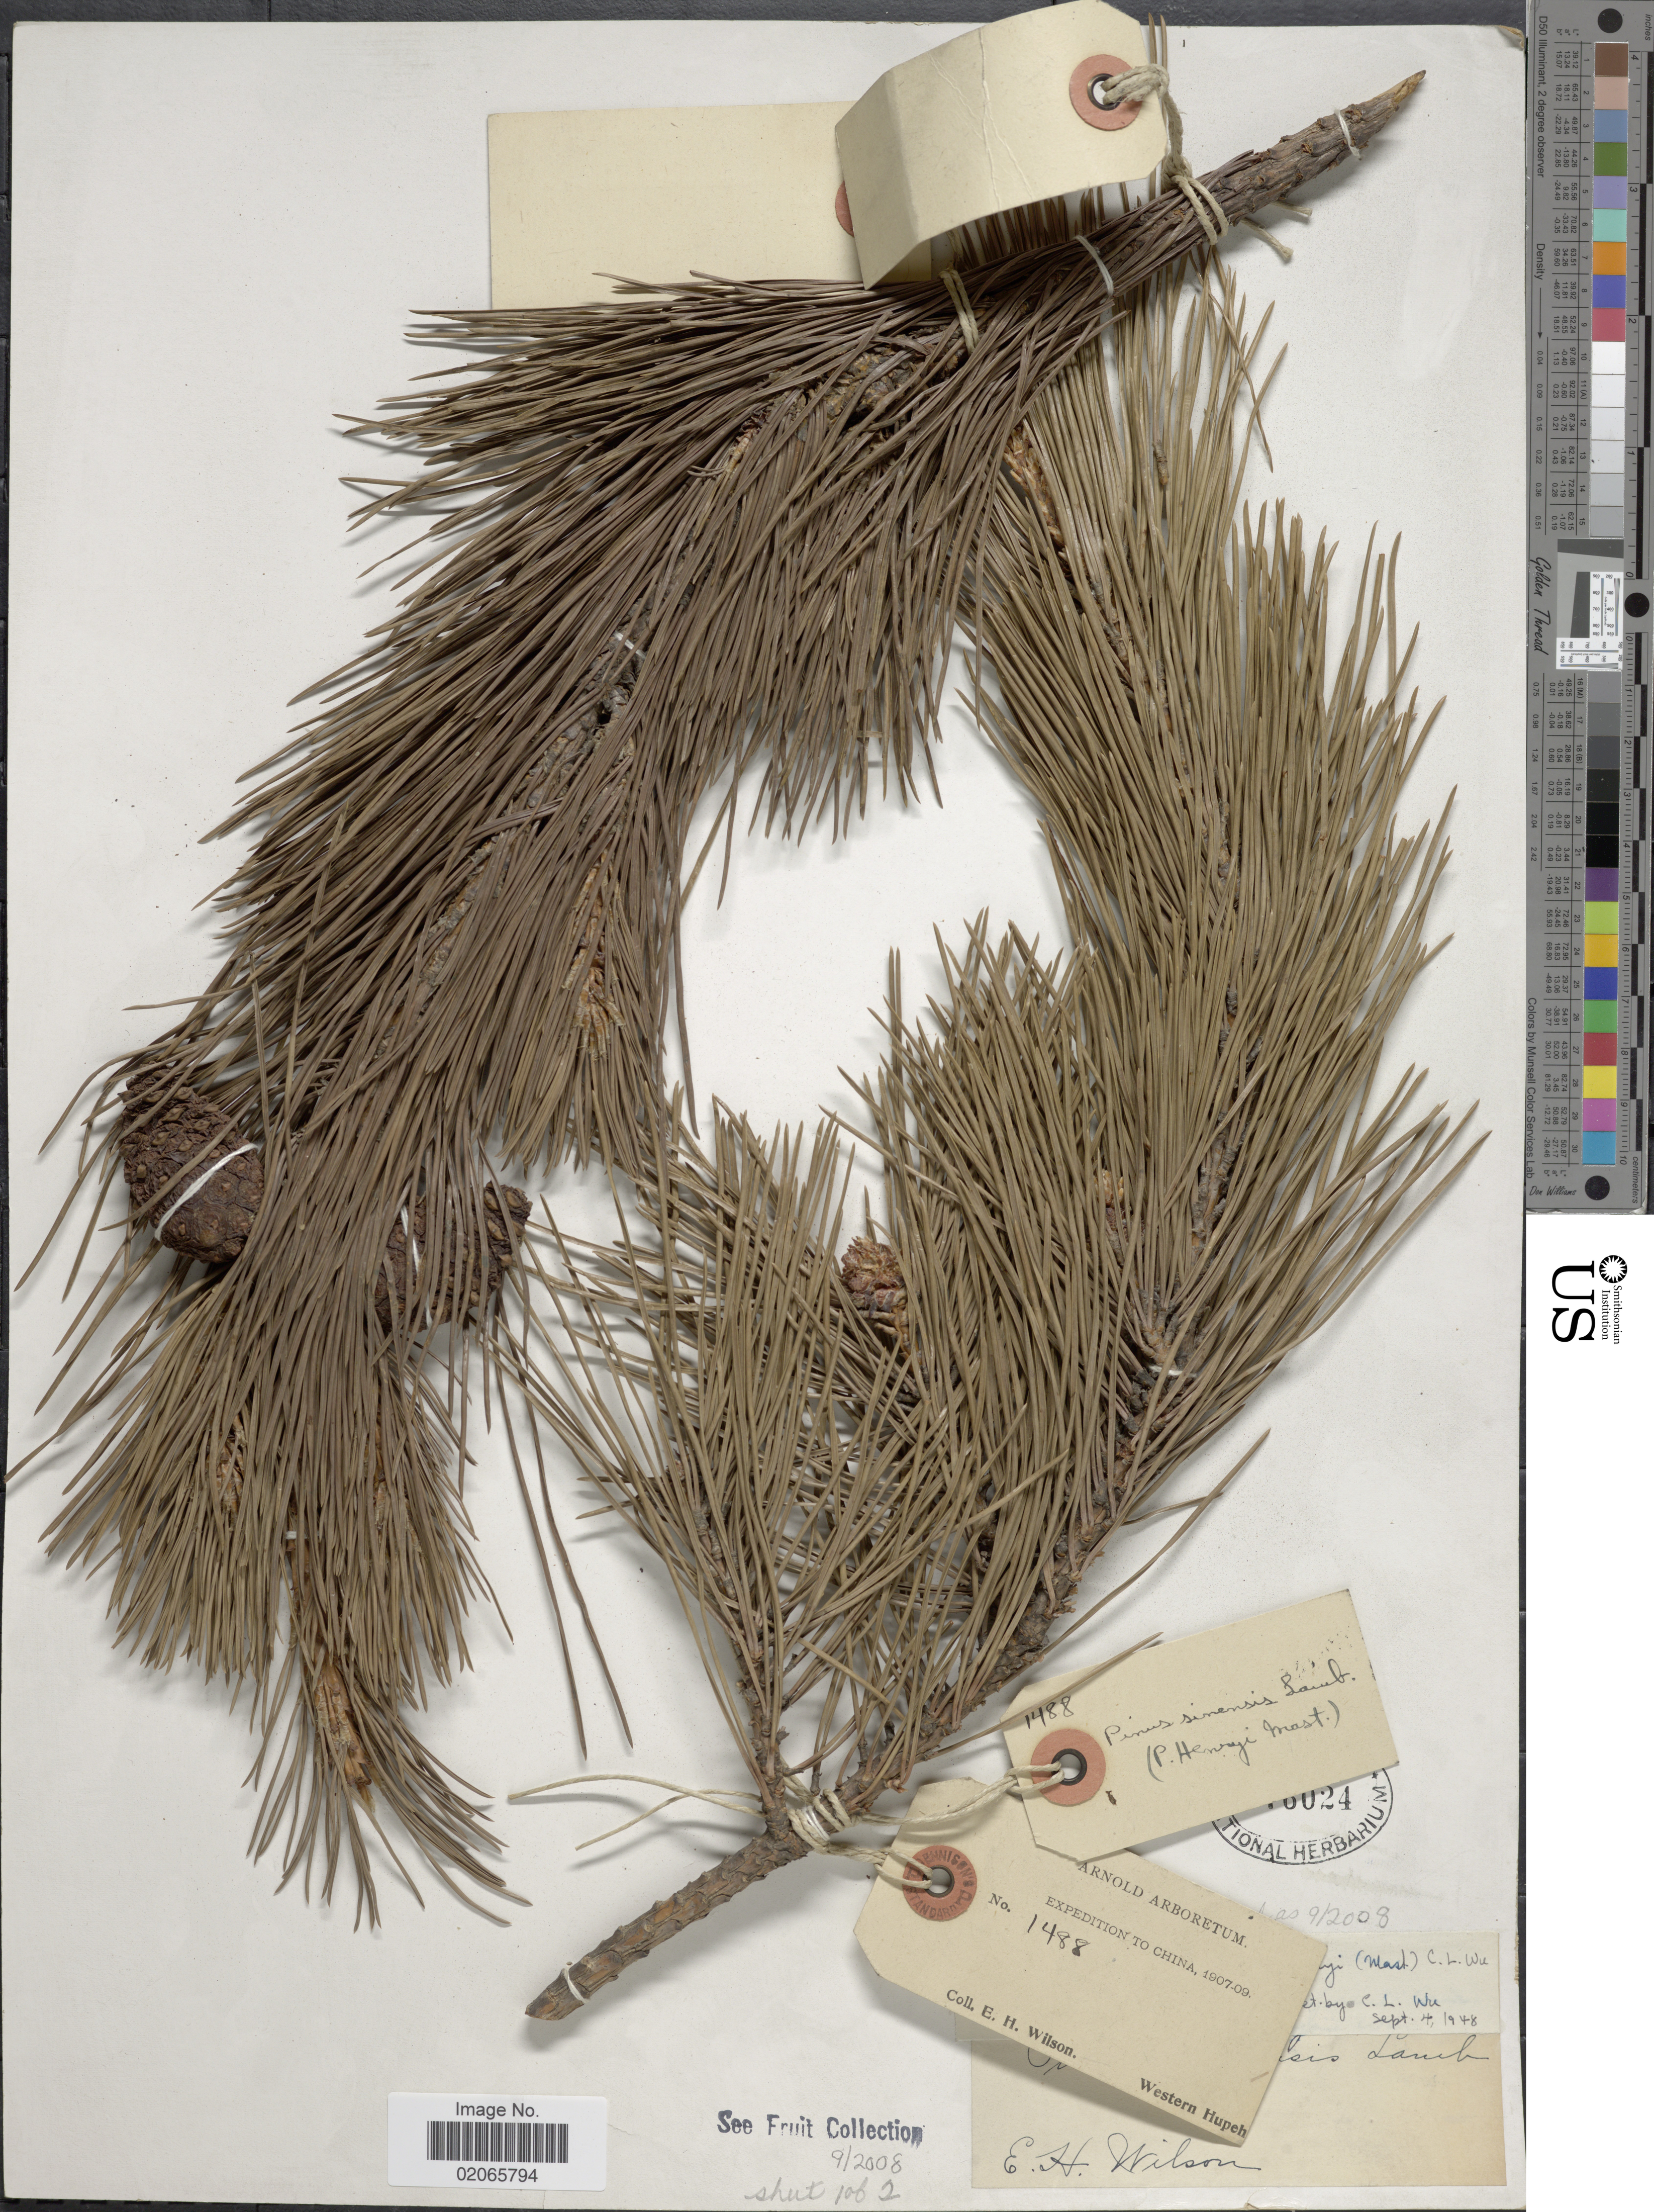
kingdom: Plantae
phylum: Tracheophyta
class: Pinopsida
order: Pinales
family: Pinaceae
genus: Pinus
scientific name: Pinus tabuliformis var. henryi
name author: (Mast.) C.T. Kuan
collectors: E. Wilson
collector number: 1488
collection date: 1907/1909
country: China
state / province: Hubei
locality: Western Hupeh